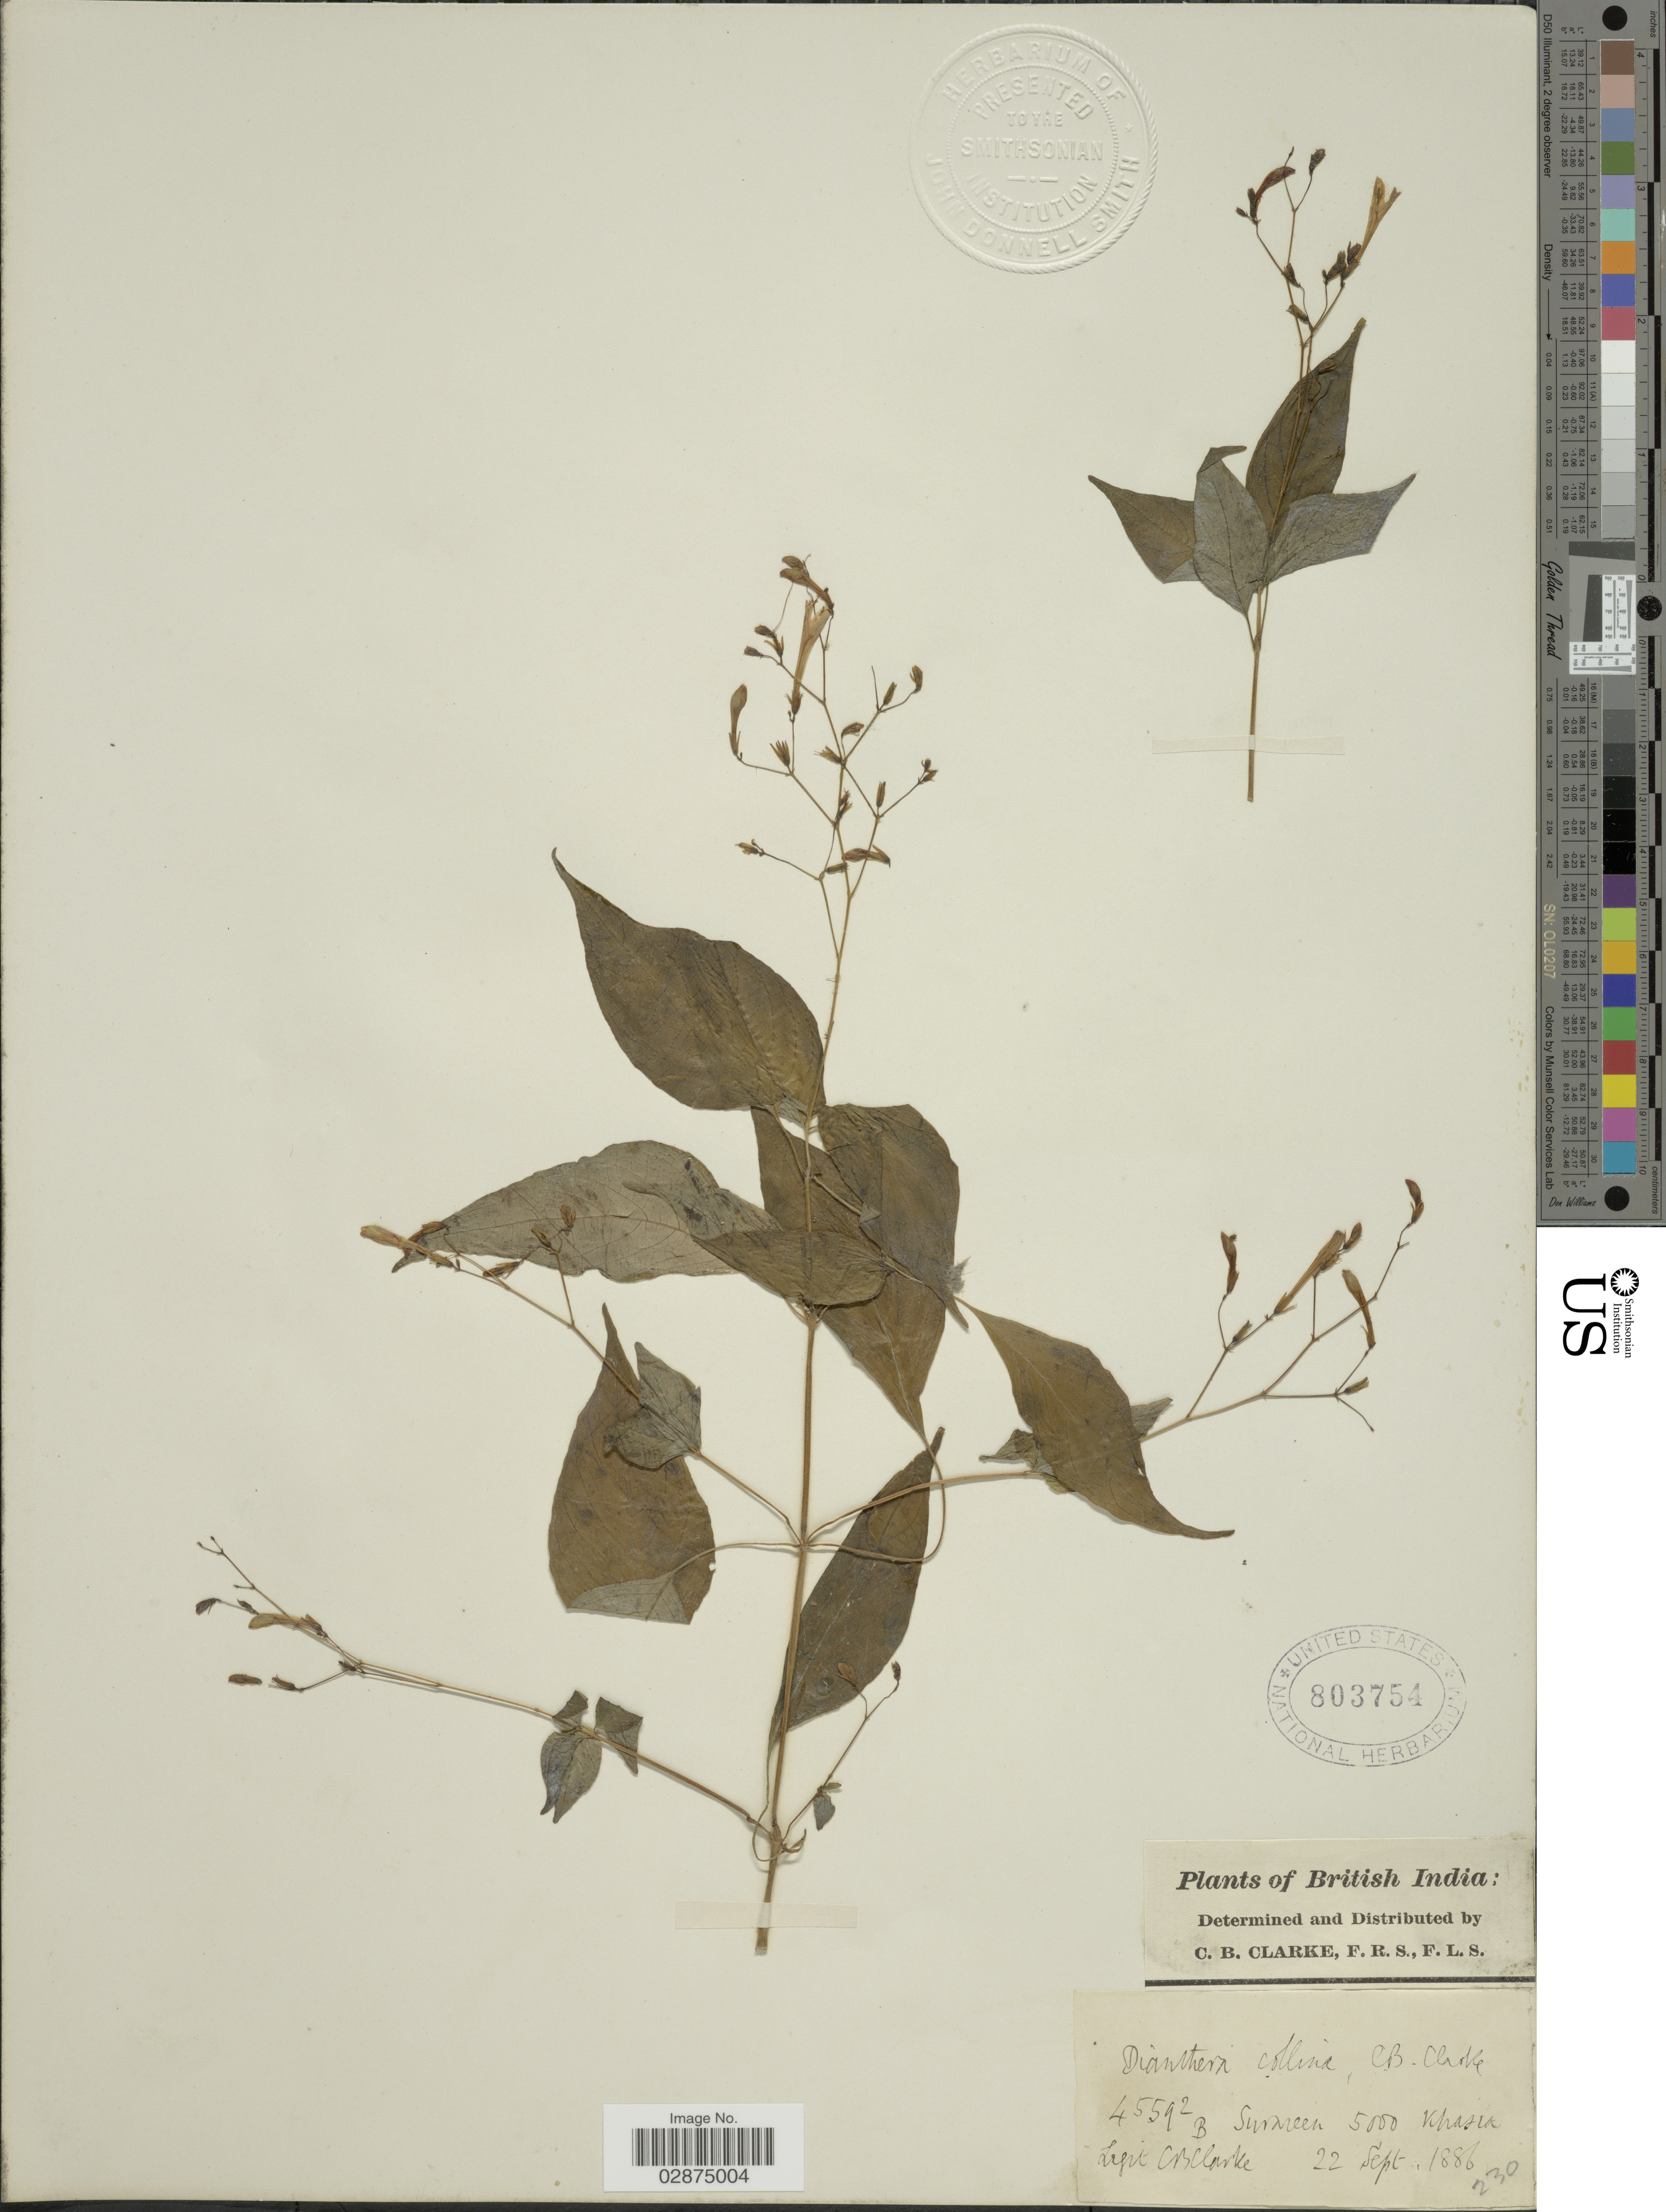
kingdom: Plantae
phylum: Tracheophyta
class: Magnoliopsida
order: Lamiales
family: Acanthaceae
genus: Strophacanthus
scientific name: Strophacanthus sp.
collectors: C. B. Clarke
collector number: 45592B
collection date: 1886-09-22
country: India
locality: British India. Surareen, Khasia.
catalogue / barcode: US 803754